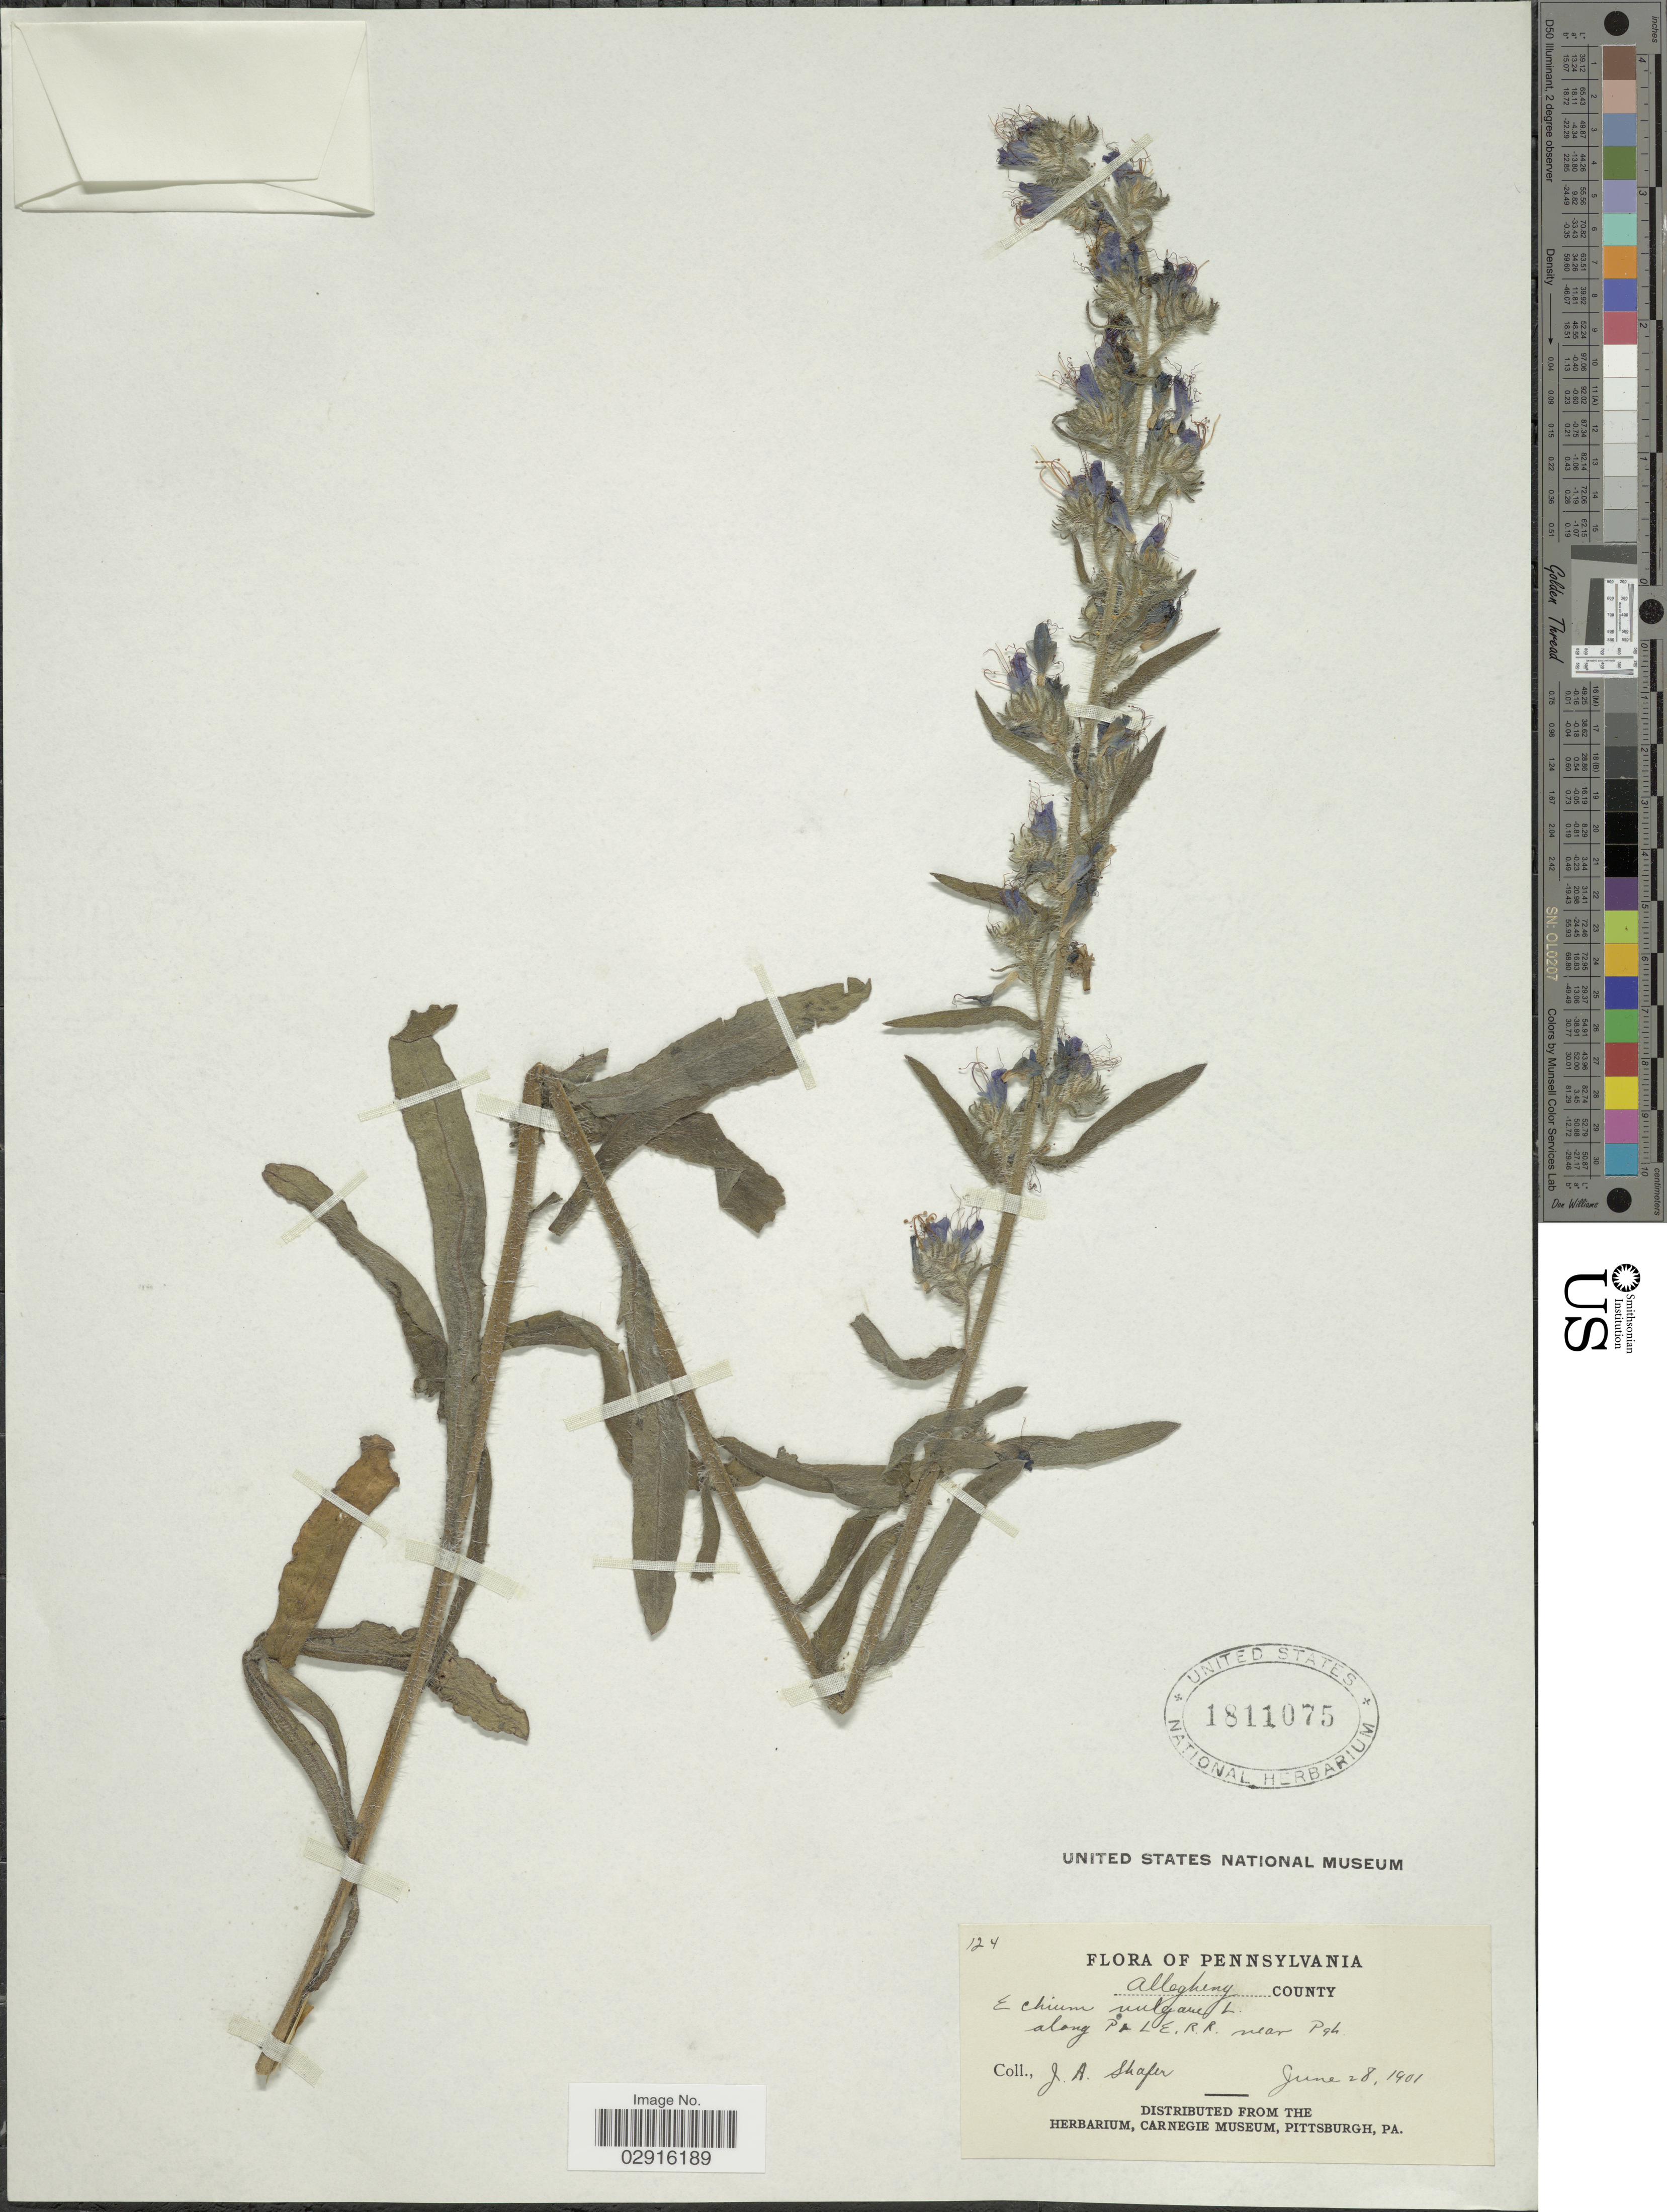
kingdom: Plantae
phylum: Tracheophyta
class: Magnoliopsida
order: Boraginales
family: Boraginaceae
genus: Echium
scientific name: Echium vulgare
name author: L.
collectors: J. A. Shafer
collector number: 124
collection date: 1901-06-28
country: United States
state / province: Pennsylvania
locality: Allegheny County. Along P & LE, R.R. near Pgh.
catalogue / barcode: US 1811075